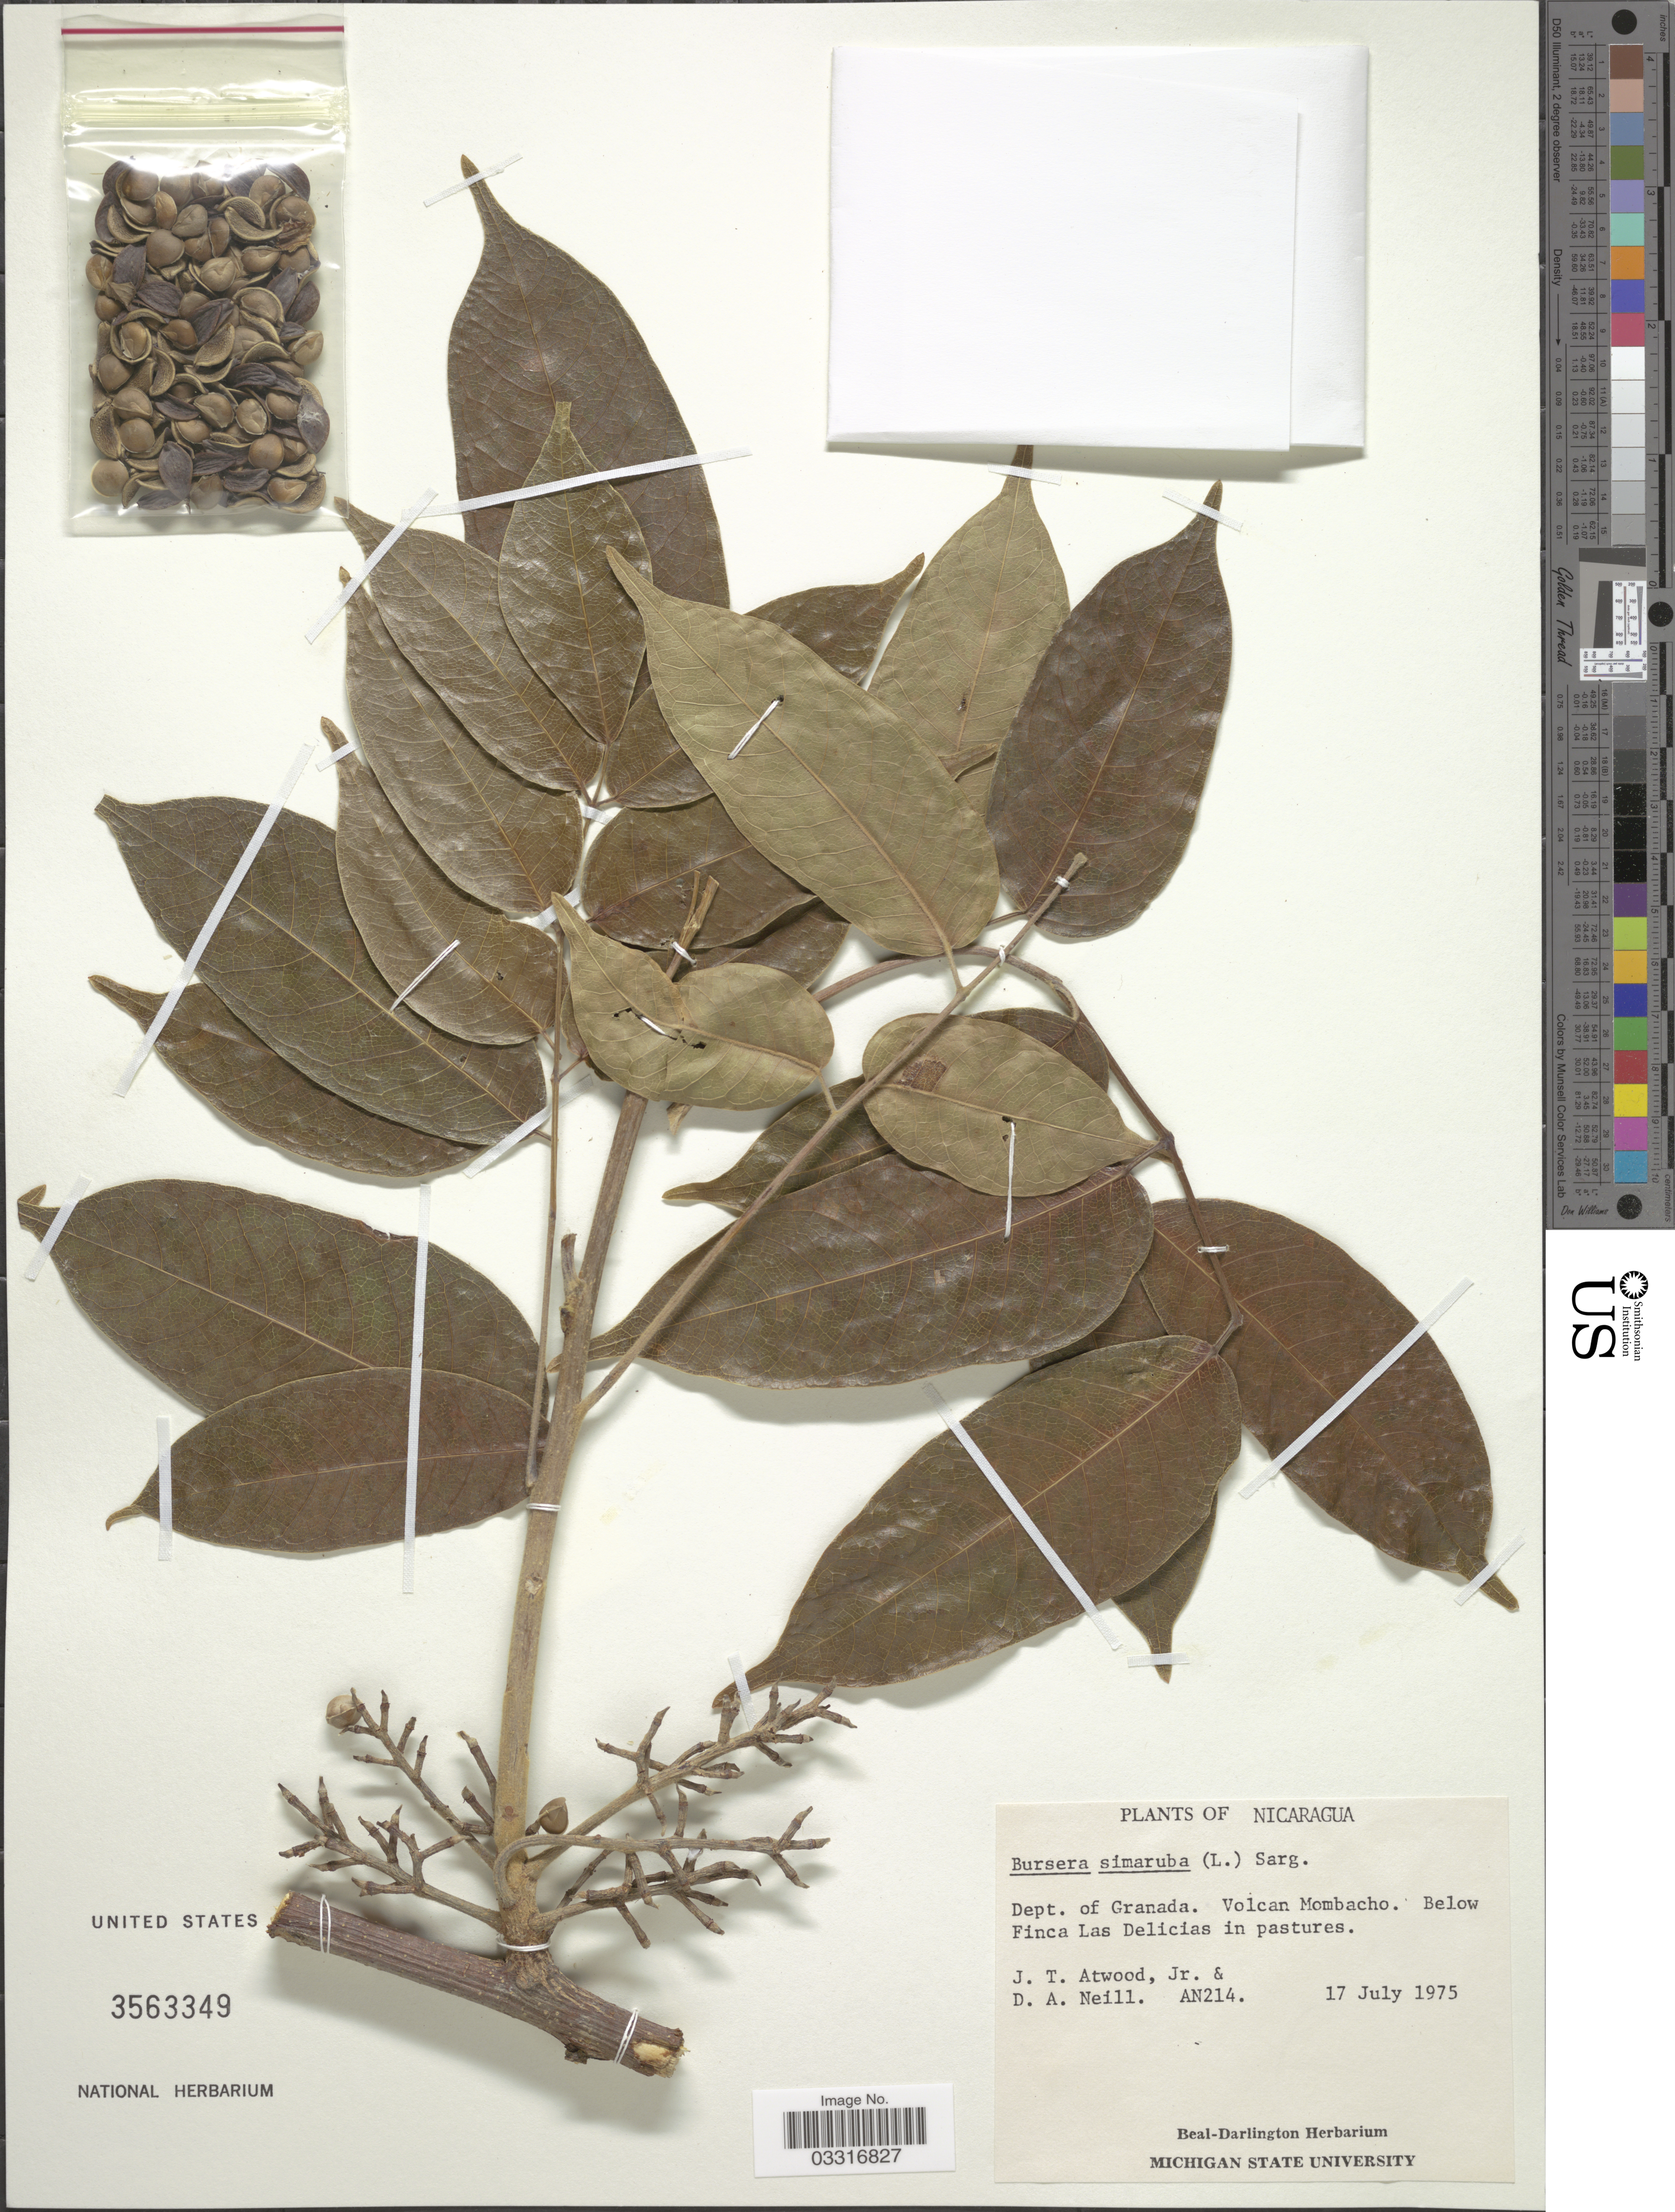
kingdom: Plantae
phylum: Tracheophyta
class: Magnoliopsida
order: Sapindales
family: Burseraceae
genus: Bursera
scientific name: Bursera simaruba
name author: (L.) Sarg.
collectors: J. Atwood & D. A. Neill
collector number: AN214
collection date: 1975-07-17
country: Nicaragua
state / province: Granada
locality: Dept. Granada. Volcan Mombacho. Below Finca Las Delicias in pastures.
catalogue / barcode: US 3563349